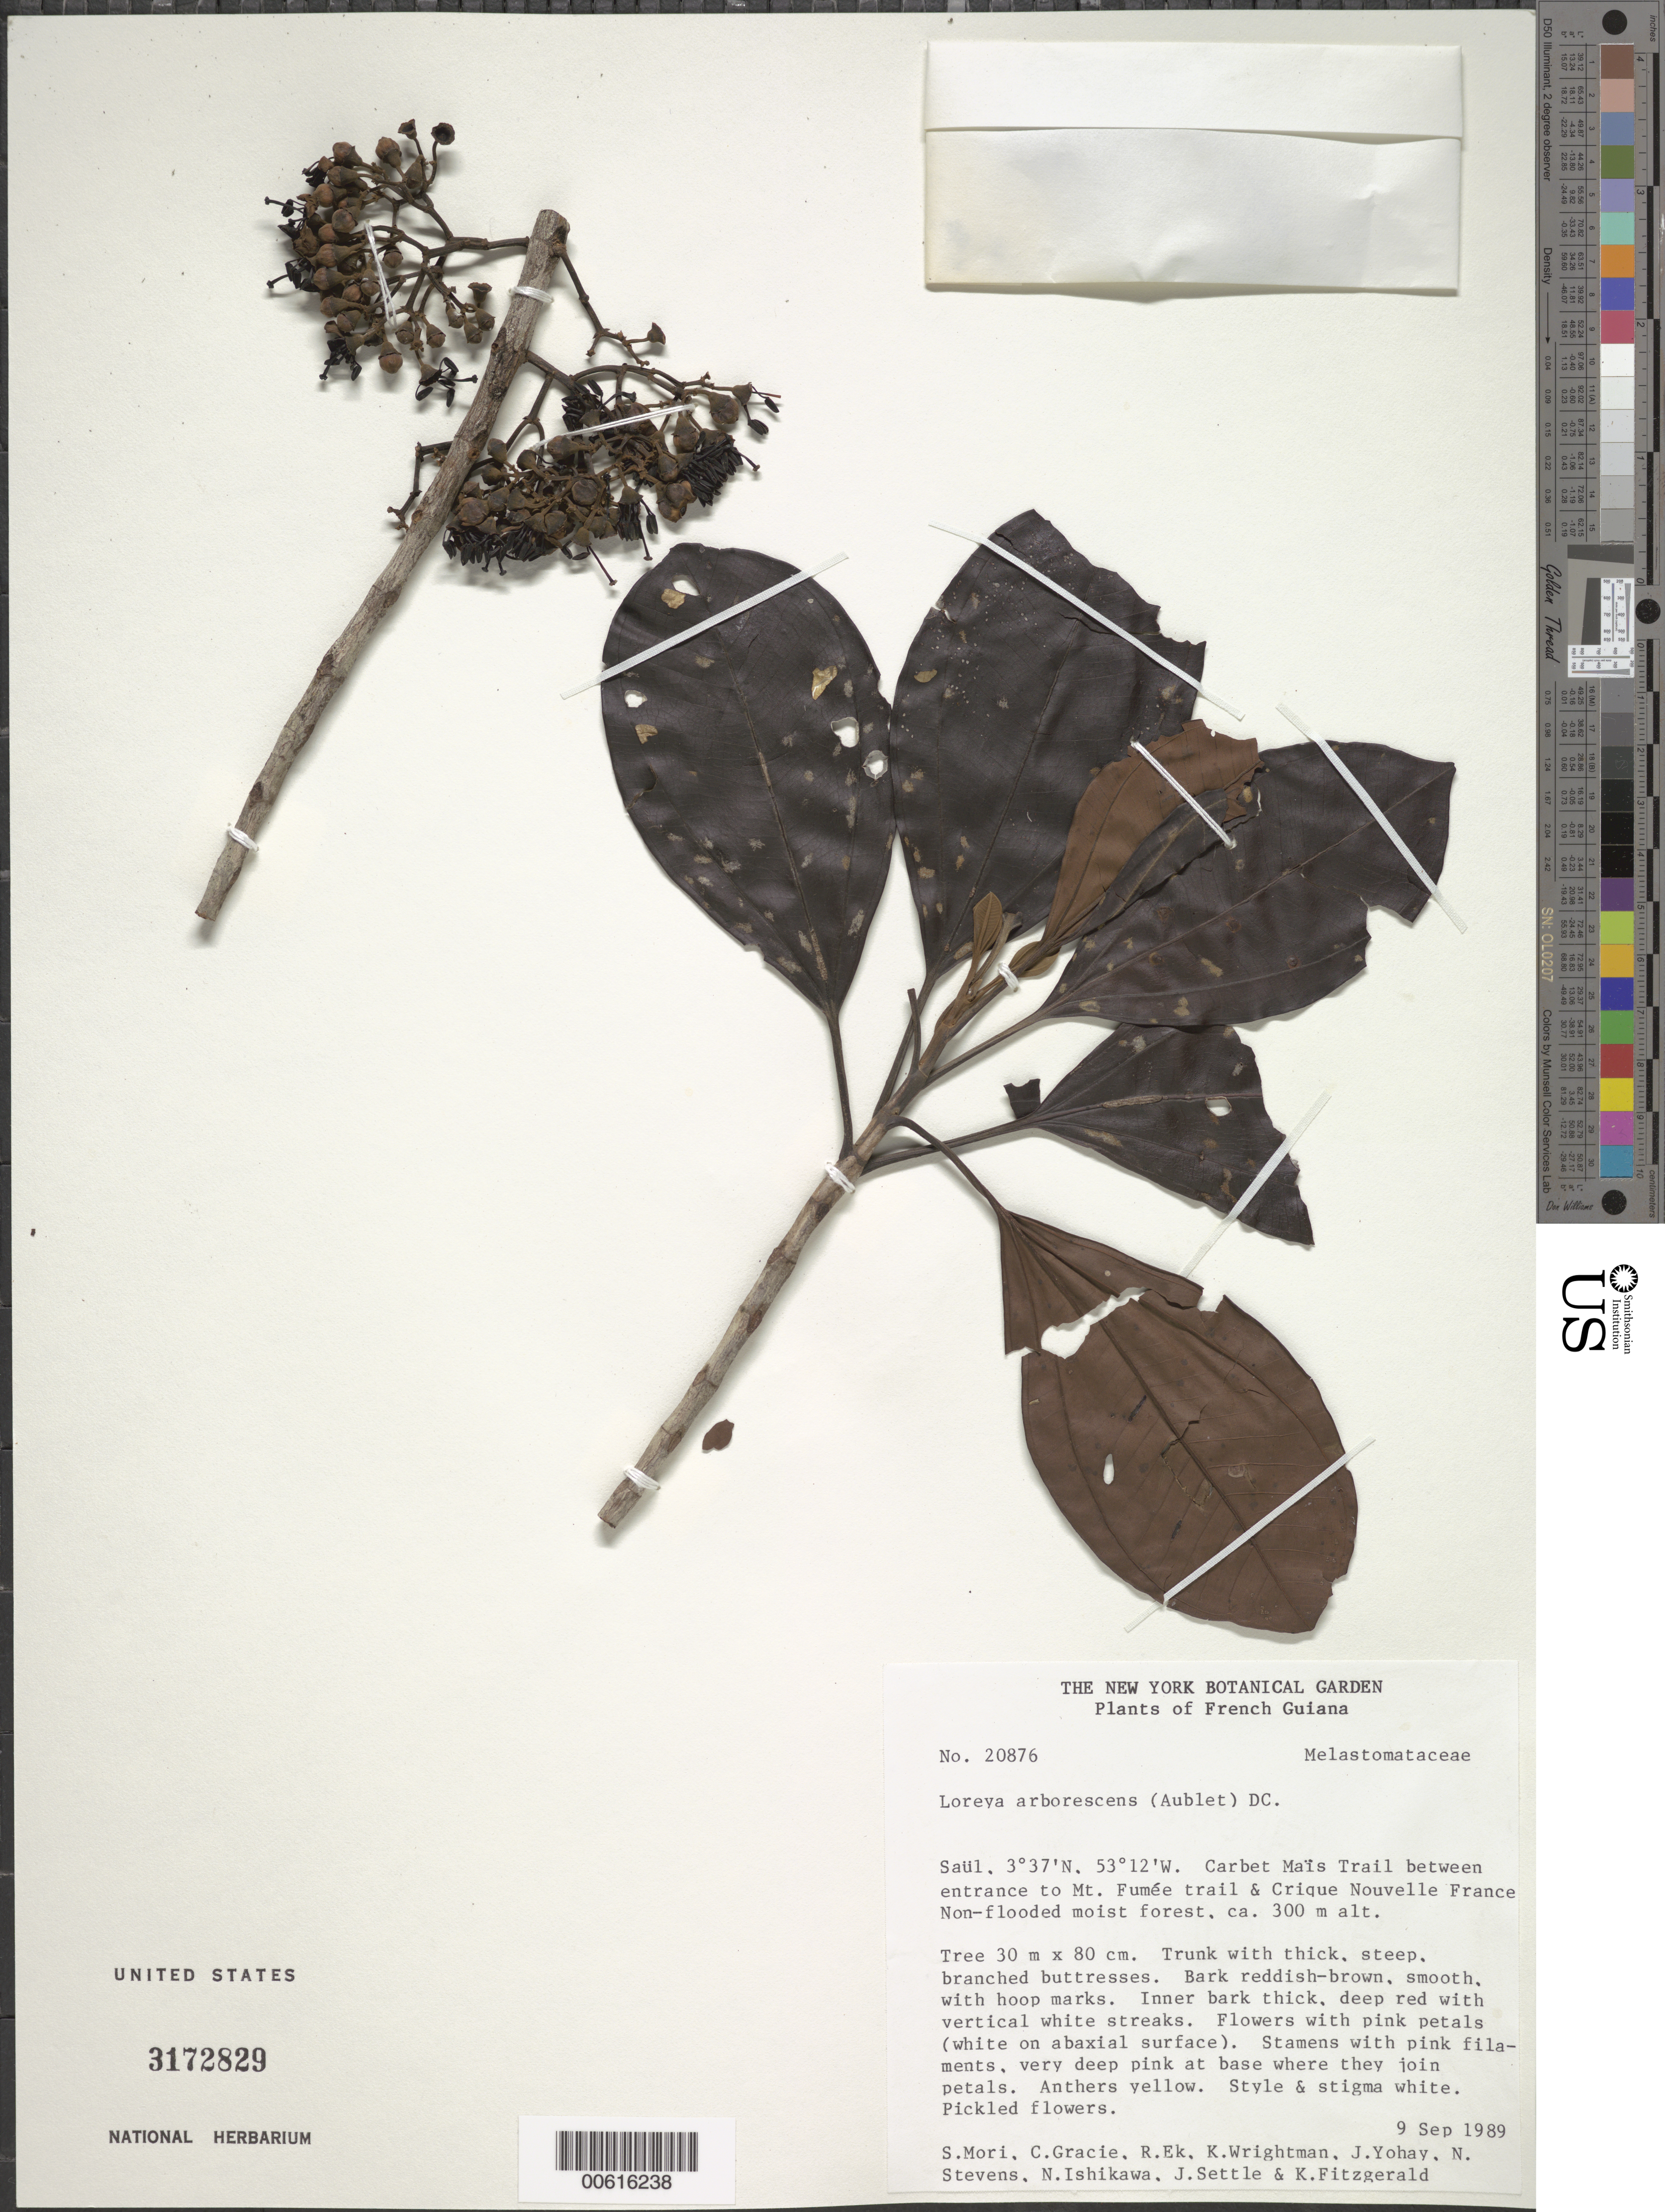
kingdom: Plantae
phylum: Tracheophyta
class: Magnoliopsida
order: Myrtales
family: Melastomataceae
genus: Bellucia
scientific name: Bellucia arborescens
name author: (Aubl.) Baill.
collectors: S. Mori & C. A. Gracie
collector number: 20876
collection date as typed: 9-Sep-89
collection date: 1989-09-09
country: French Guiana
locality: Saül, Carbet Maïs Trail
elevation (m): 300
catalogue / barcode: US 3172829